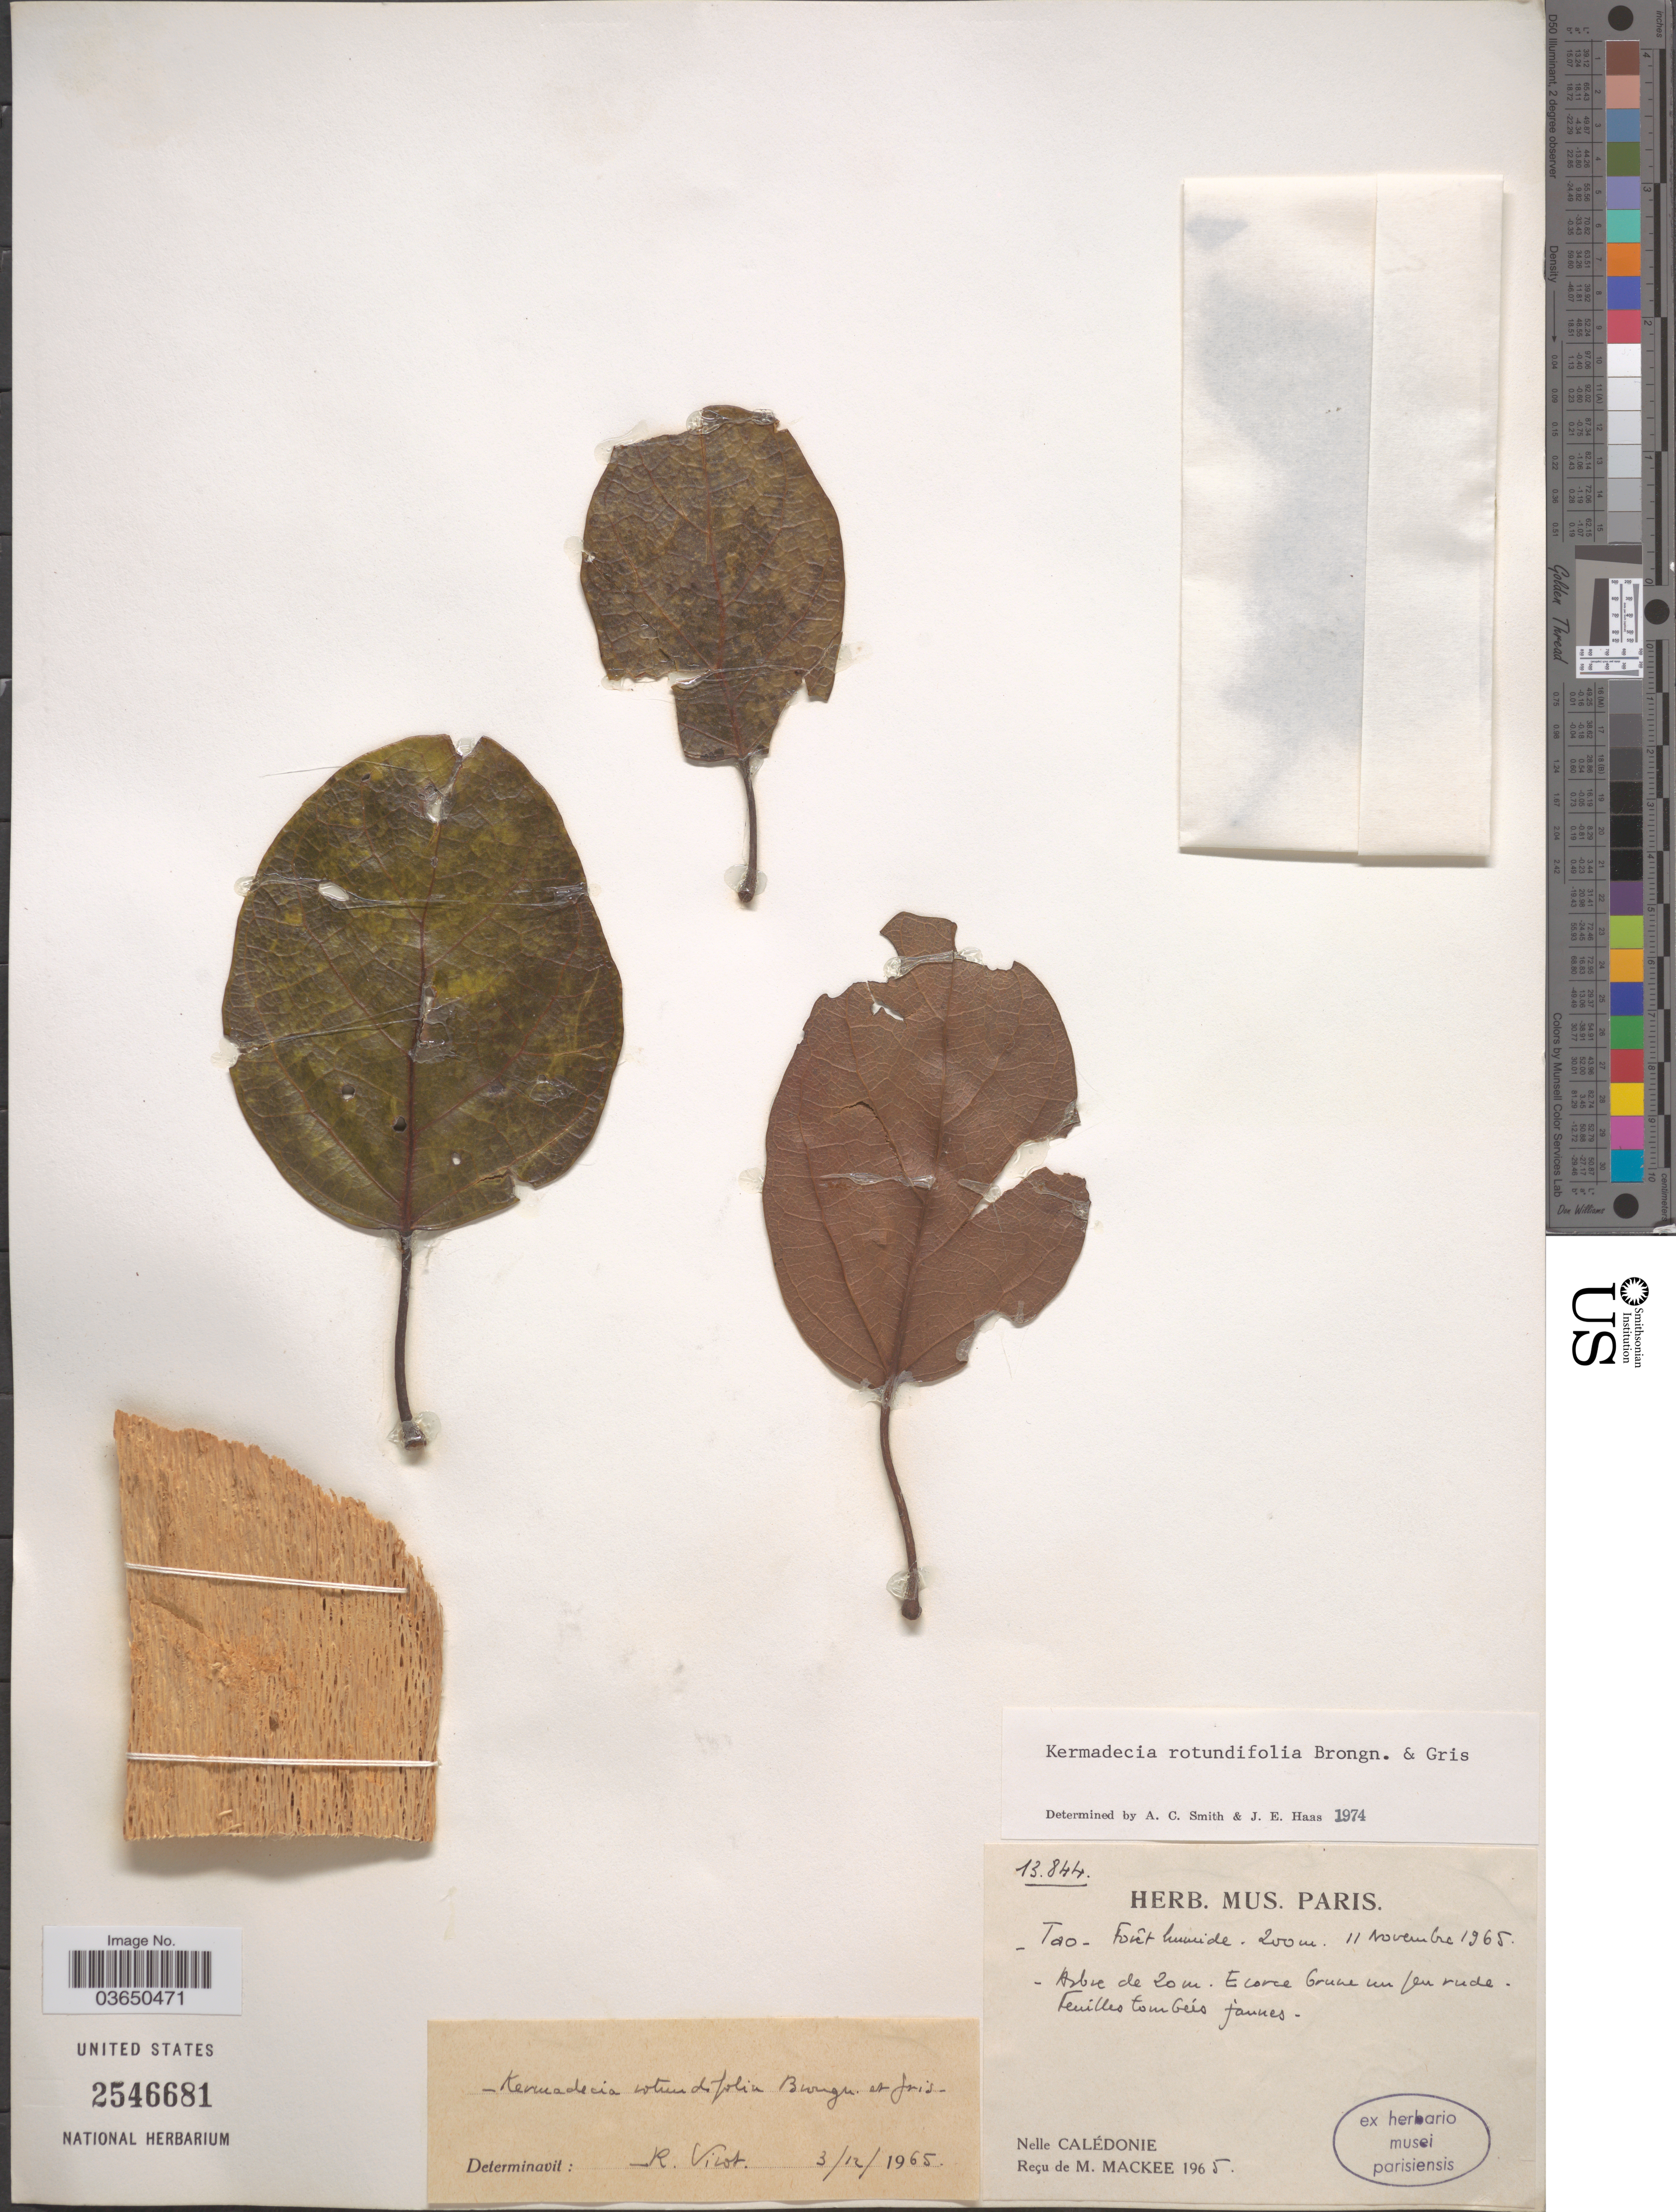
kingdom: Plantae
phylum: Tracheophyta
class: Magnoliopsida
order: Proteales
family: Proteaceae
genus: Kermadecia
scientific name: Kermadecia rotundifolia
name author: Brongn. & Gris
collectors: M. Mackee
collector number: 13844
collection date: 1965-11-11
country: New Caledonia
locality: Tao. Nelle Calédonie.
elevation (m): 200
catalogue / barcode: US 2546681